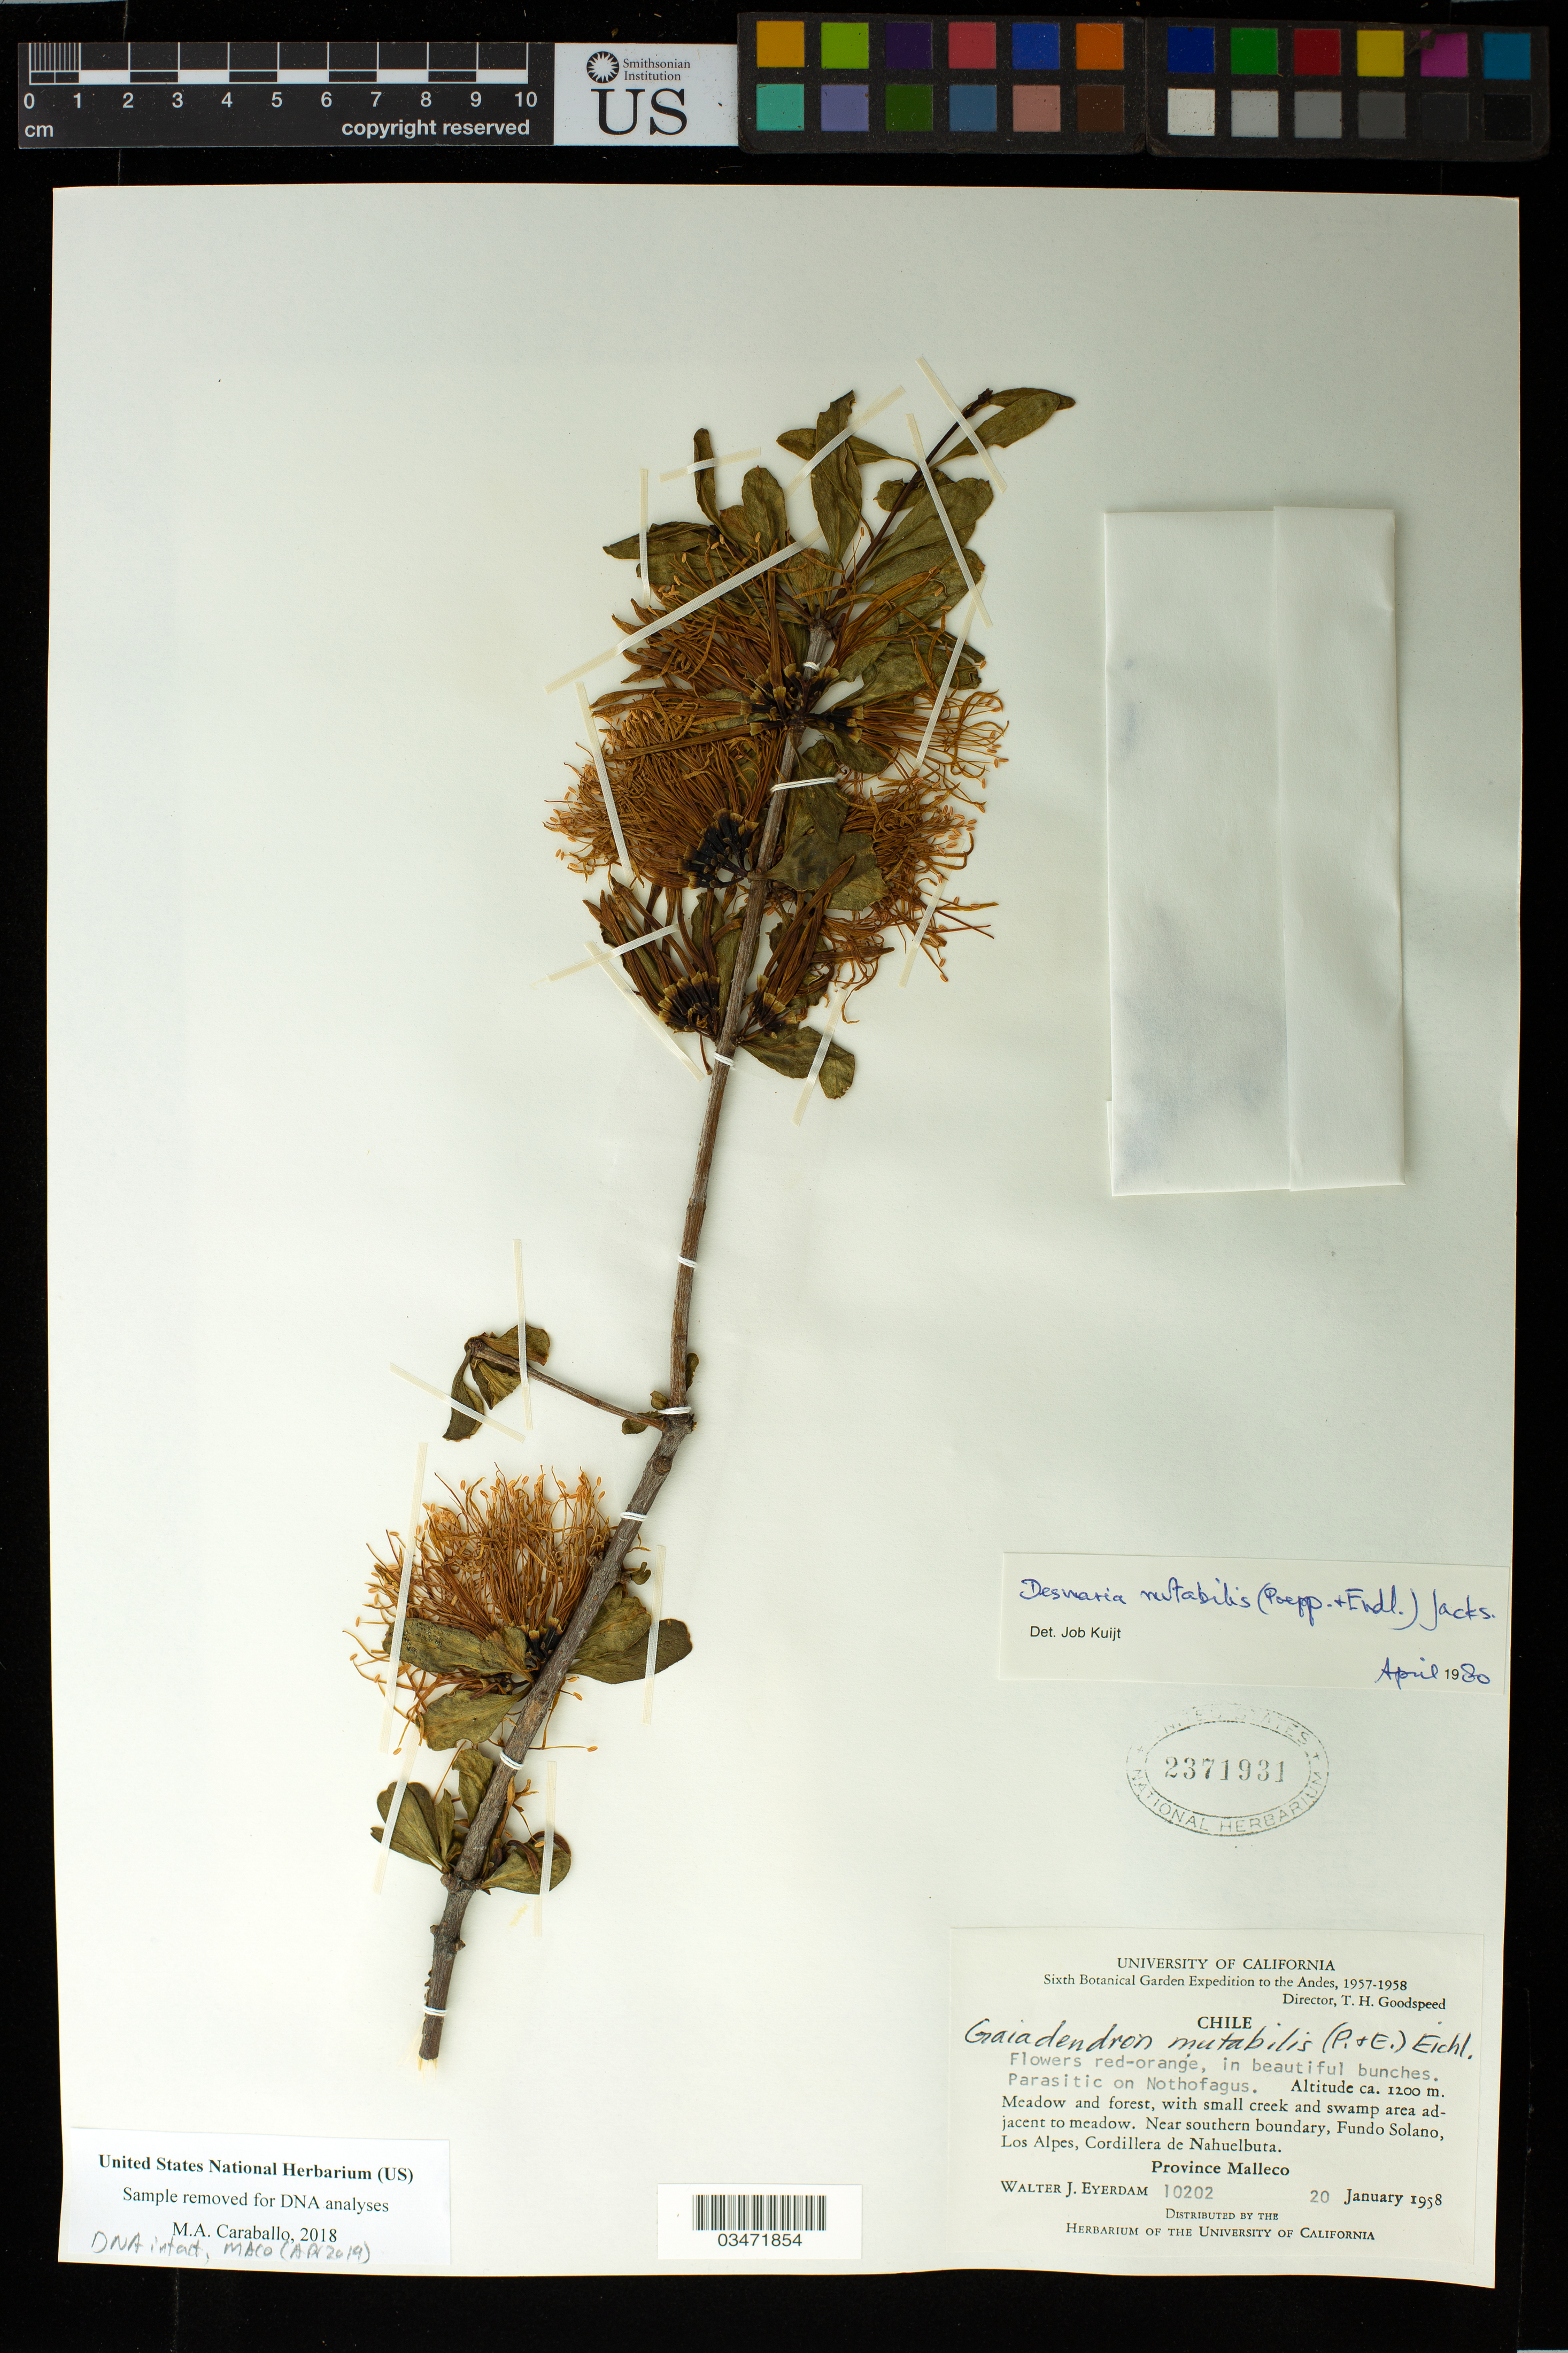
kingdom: Plantae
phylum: Tracheophyta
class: Magnoliopsida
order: Santalales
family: Loranthaceae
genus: Desmaria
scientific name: Desmaria mutabilis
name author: (Poepp. & Endl.) Tiegh. ex Durand & B.D. Jacks.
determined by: Kuijt, Job, (CANADA)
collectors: W. J. Eyerdam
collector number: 10202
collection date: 1958-01-20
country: Chile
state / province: Araucanía (IX)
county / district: Malleco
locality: Fundo Solano, Los Alpes, Cordillera de Nahuelbuta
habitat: Meadow and forest, with small creek and swamp area adjacent to meadow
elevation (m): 1200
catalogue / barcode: US 2371931